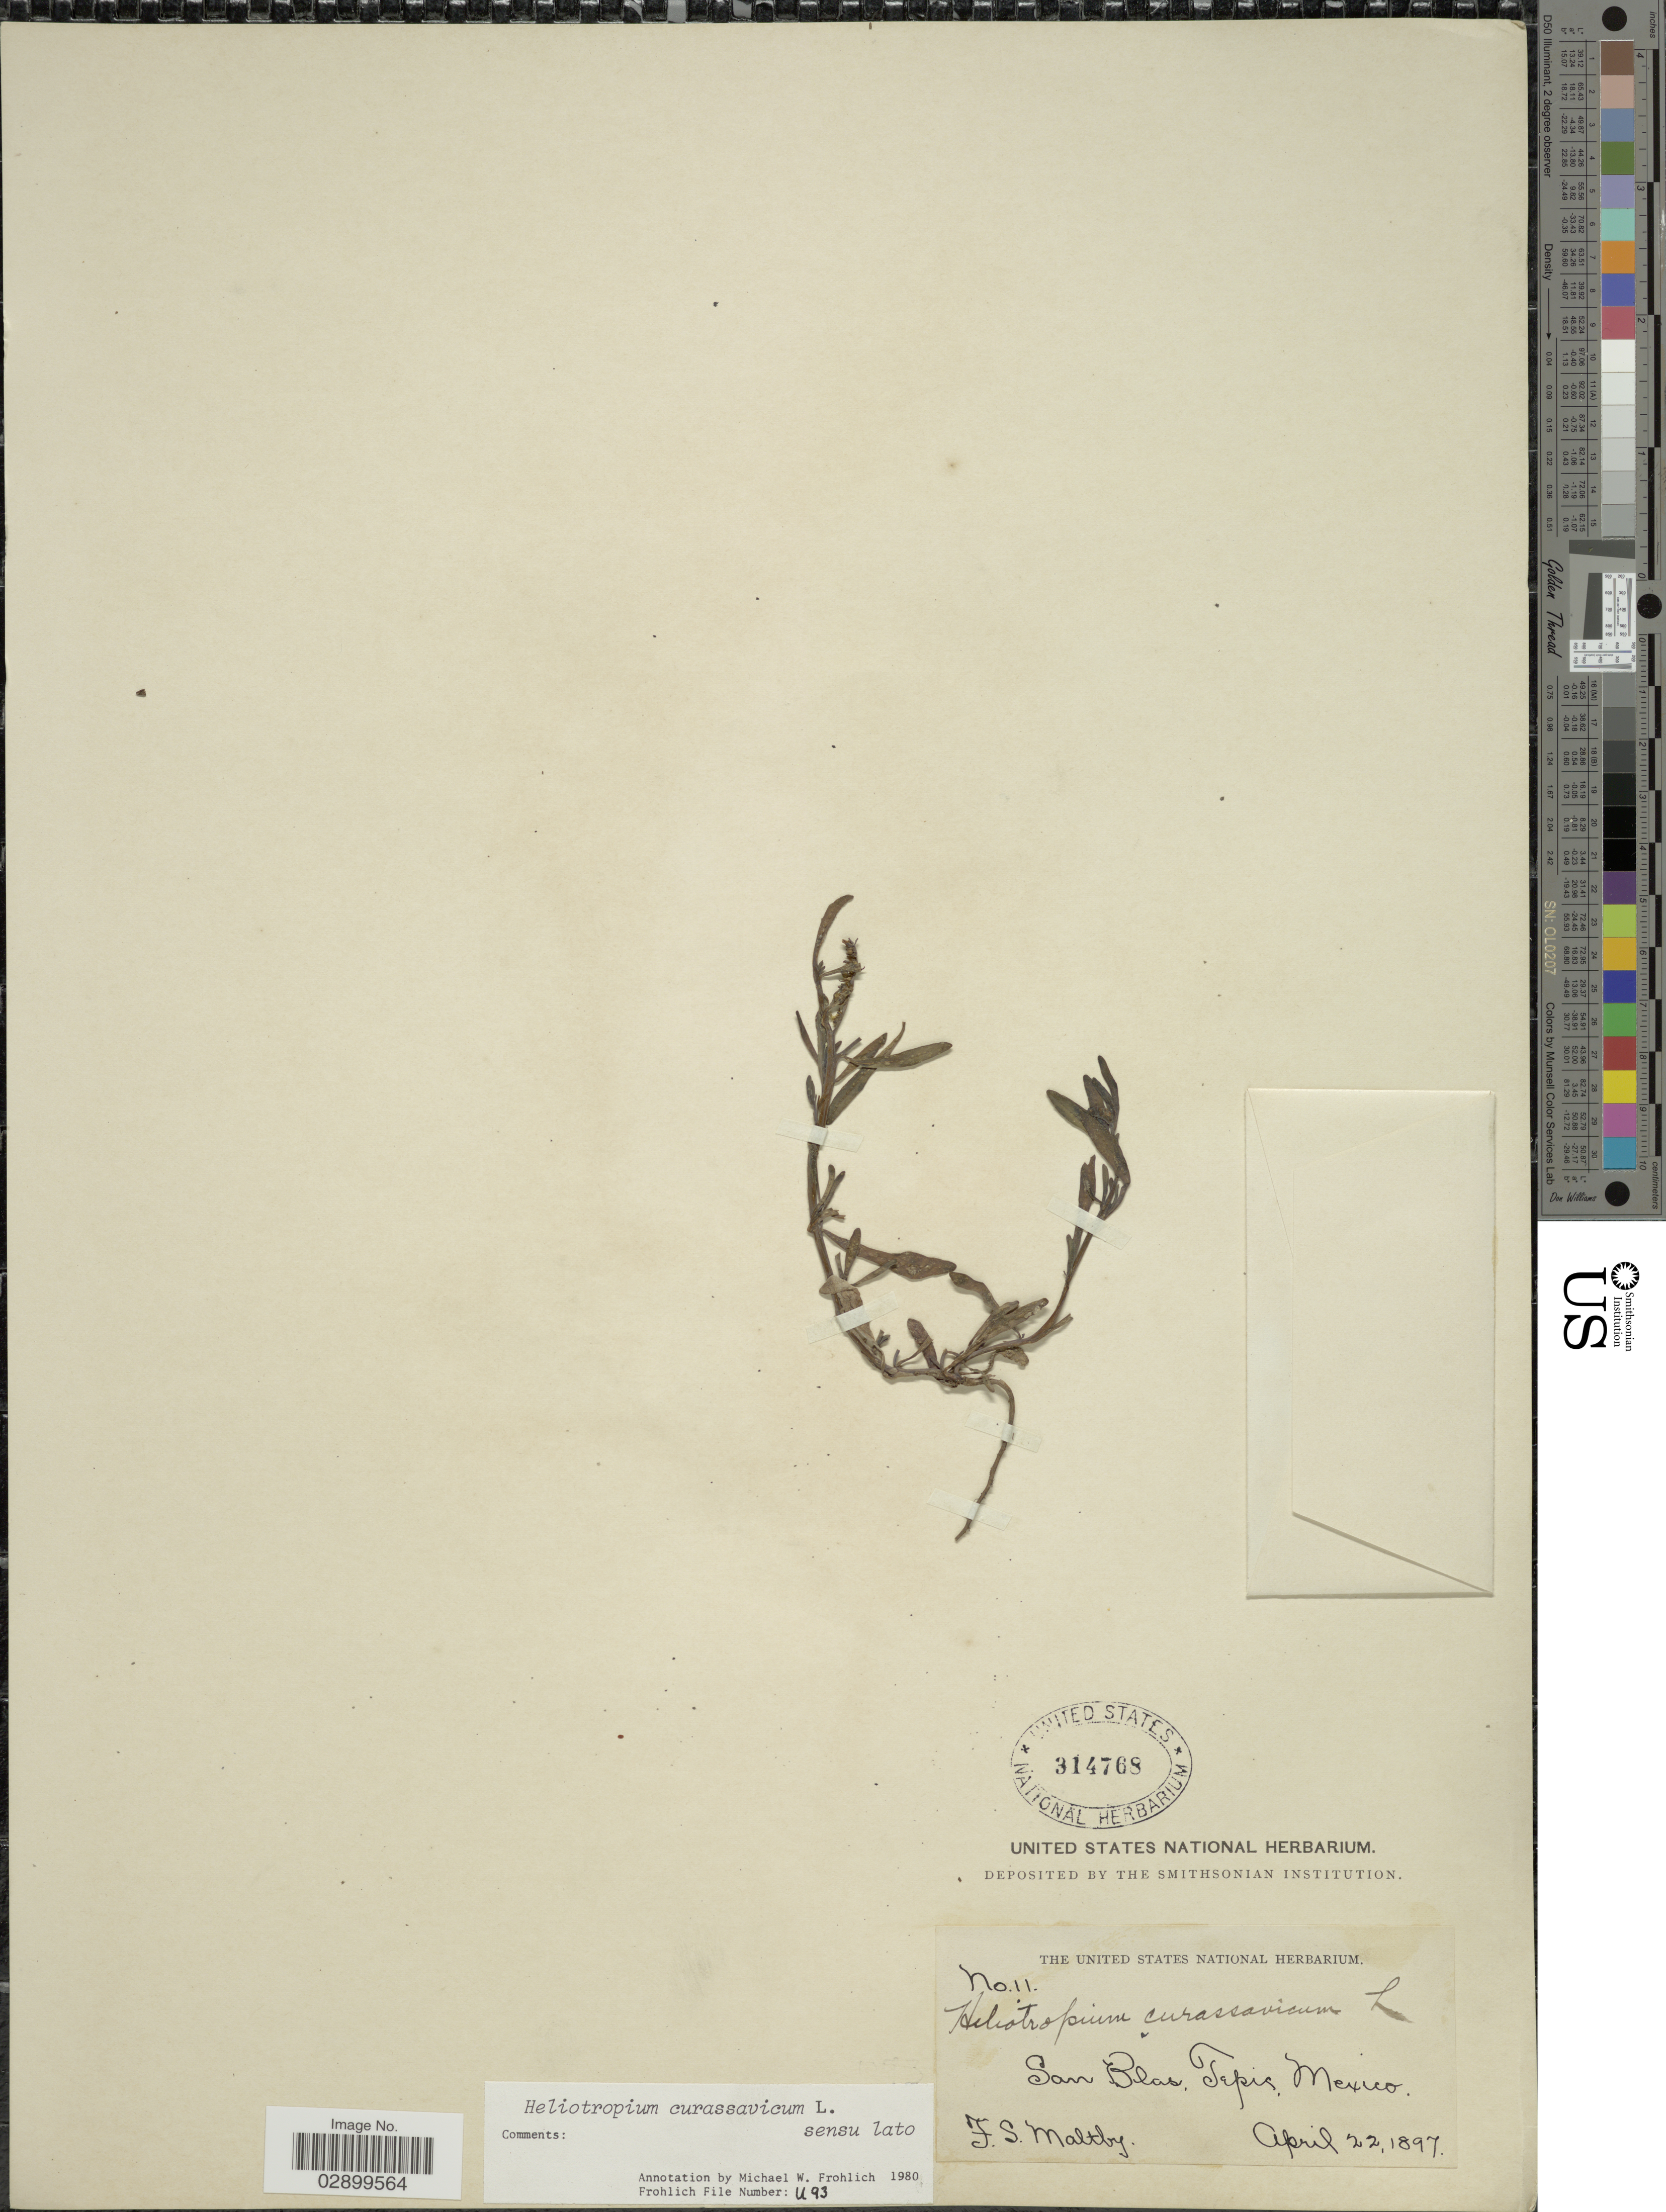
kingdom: Plantae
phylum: Tracheophyta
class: Magnoliopsida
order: Boraginales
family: Heliotropiaceae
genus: Heliotropium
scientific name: Heliotropium curassavicum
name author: L.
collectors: F. S. Maltby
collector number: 11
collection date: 1897-04-22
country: Mexico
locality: San Blas, Tepic.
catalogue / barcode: US 314768